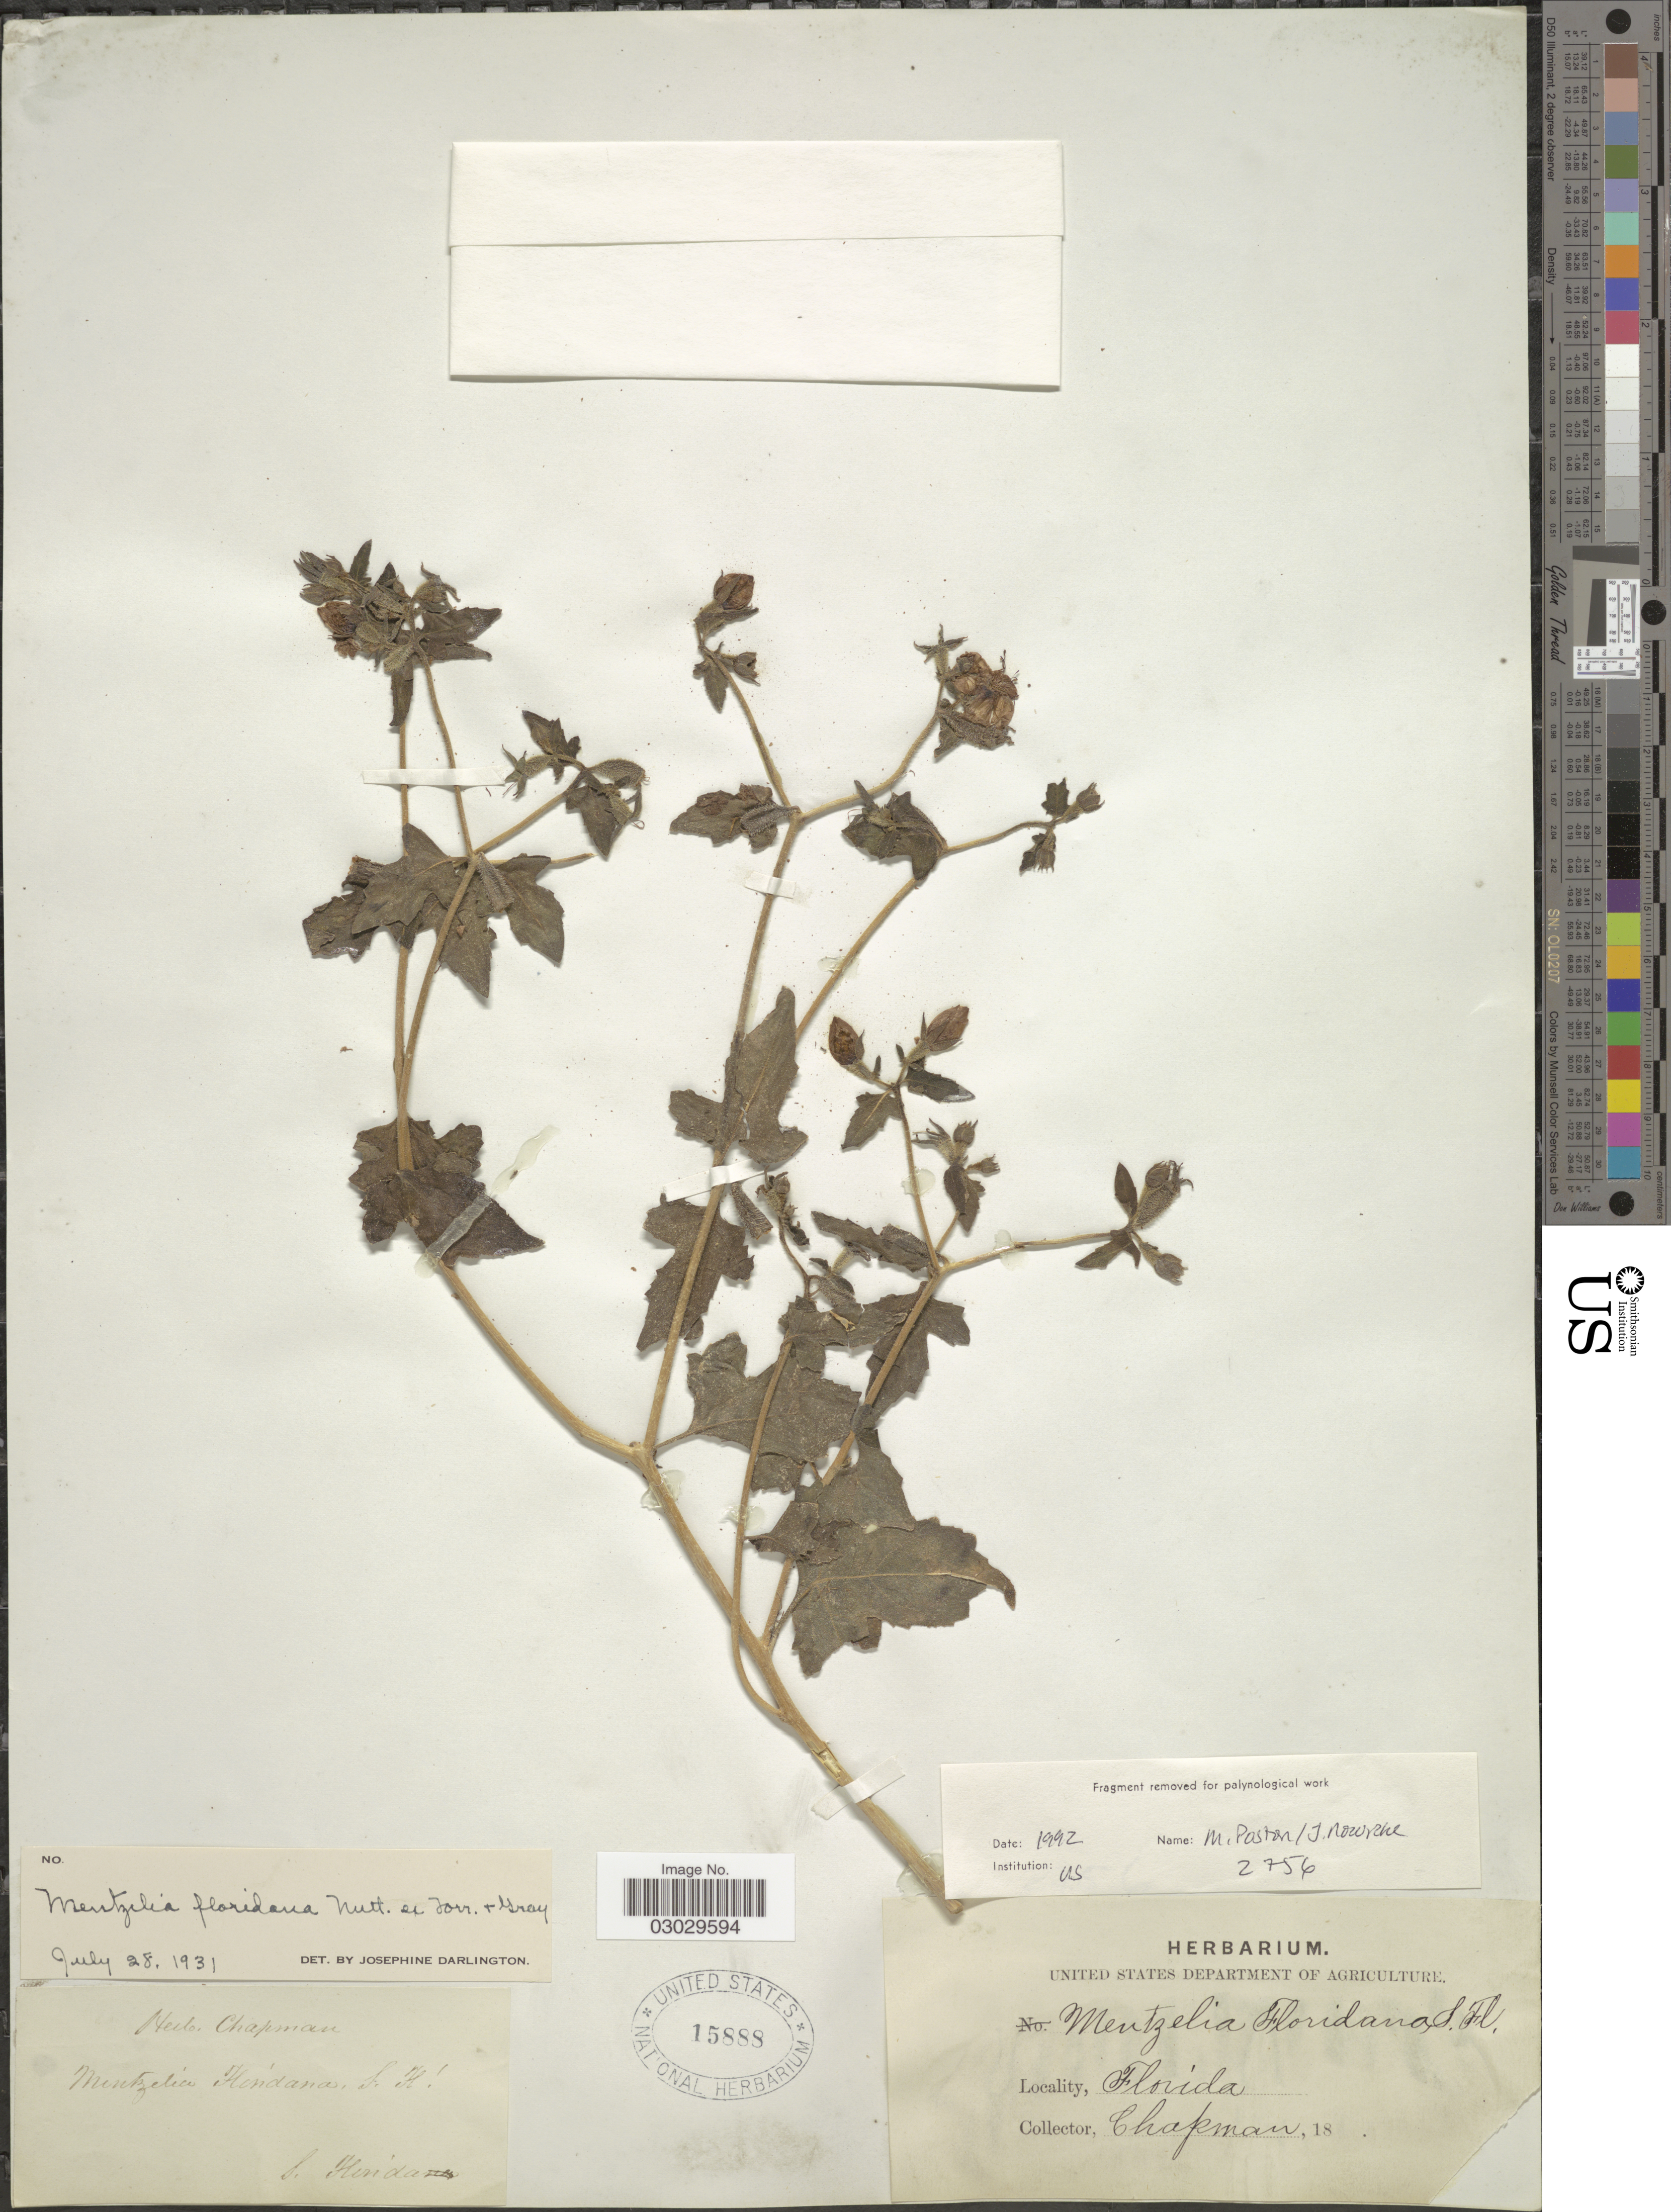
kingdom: Plantae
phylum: Tracheophyta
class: Magnoliopsida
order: Cornales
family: Loasaceae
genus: Mentzelia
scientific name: Mentzelia floridana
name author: Nutt. ex Torr. & A. Gray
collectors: A. Chapman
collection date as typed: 18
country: United States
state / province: Florida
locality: S. Florida.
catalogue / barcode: US 15888